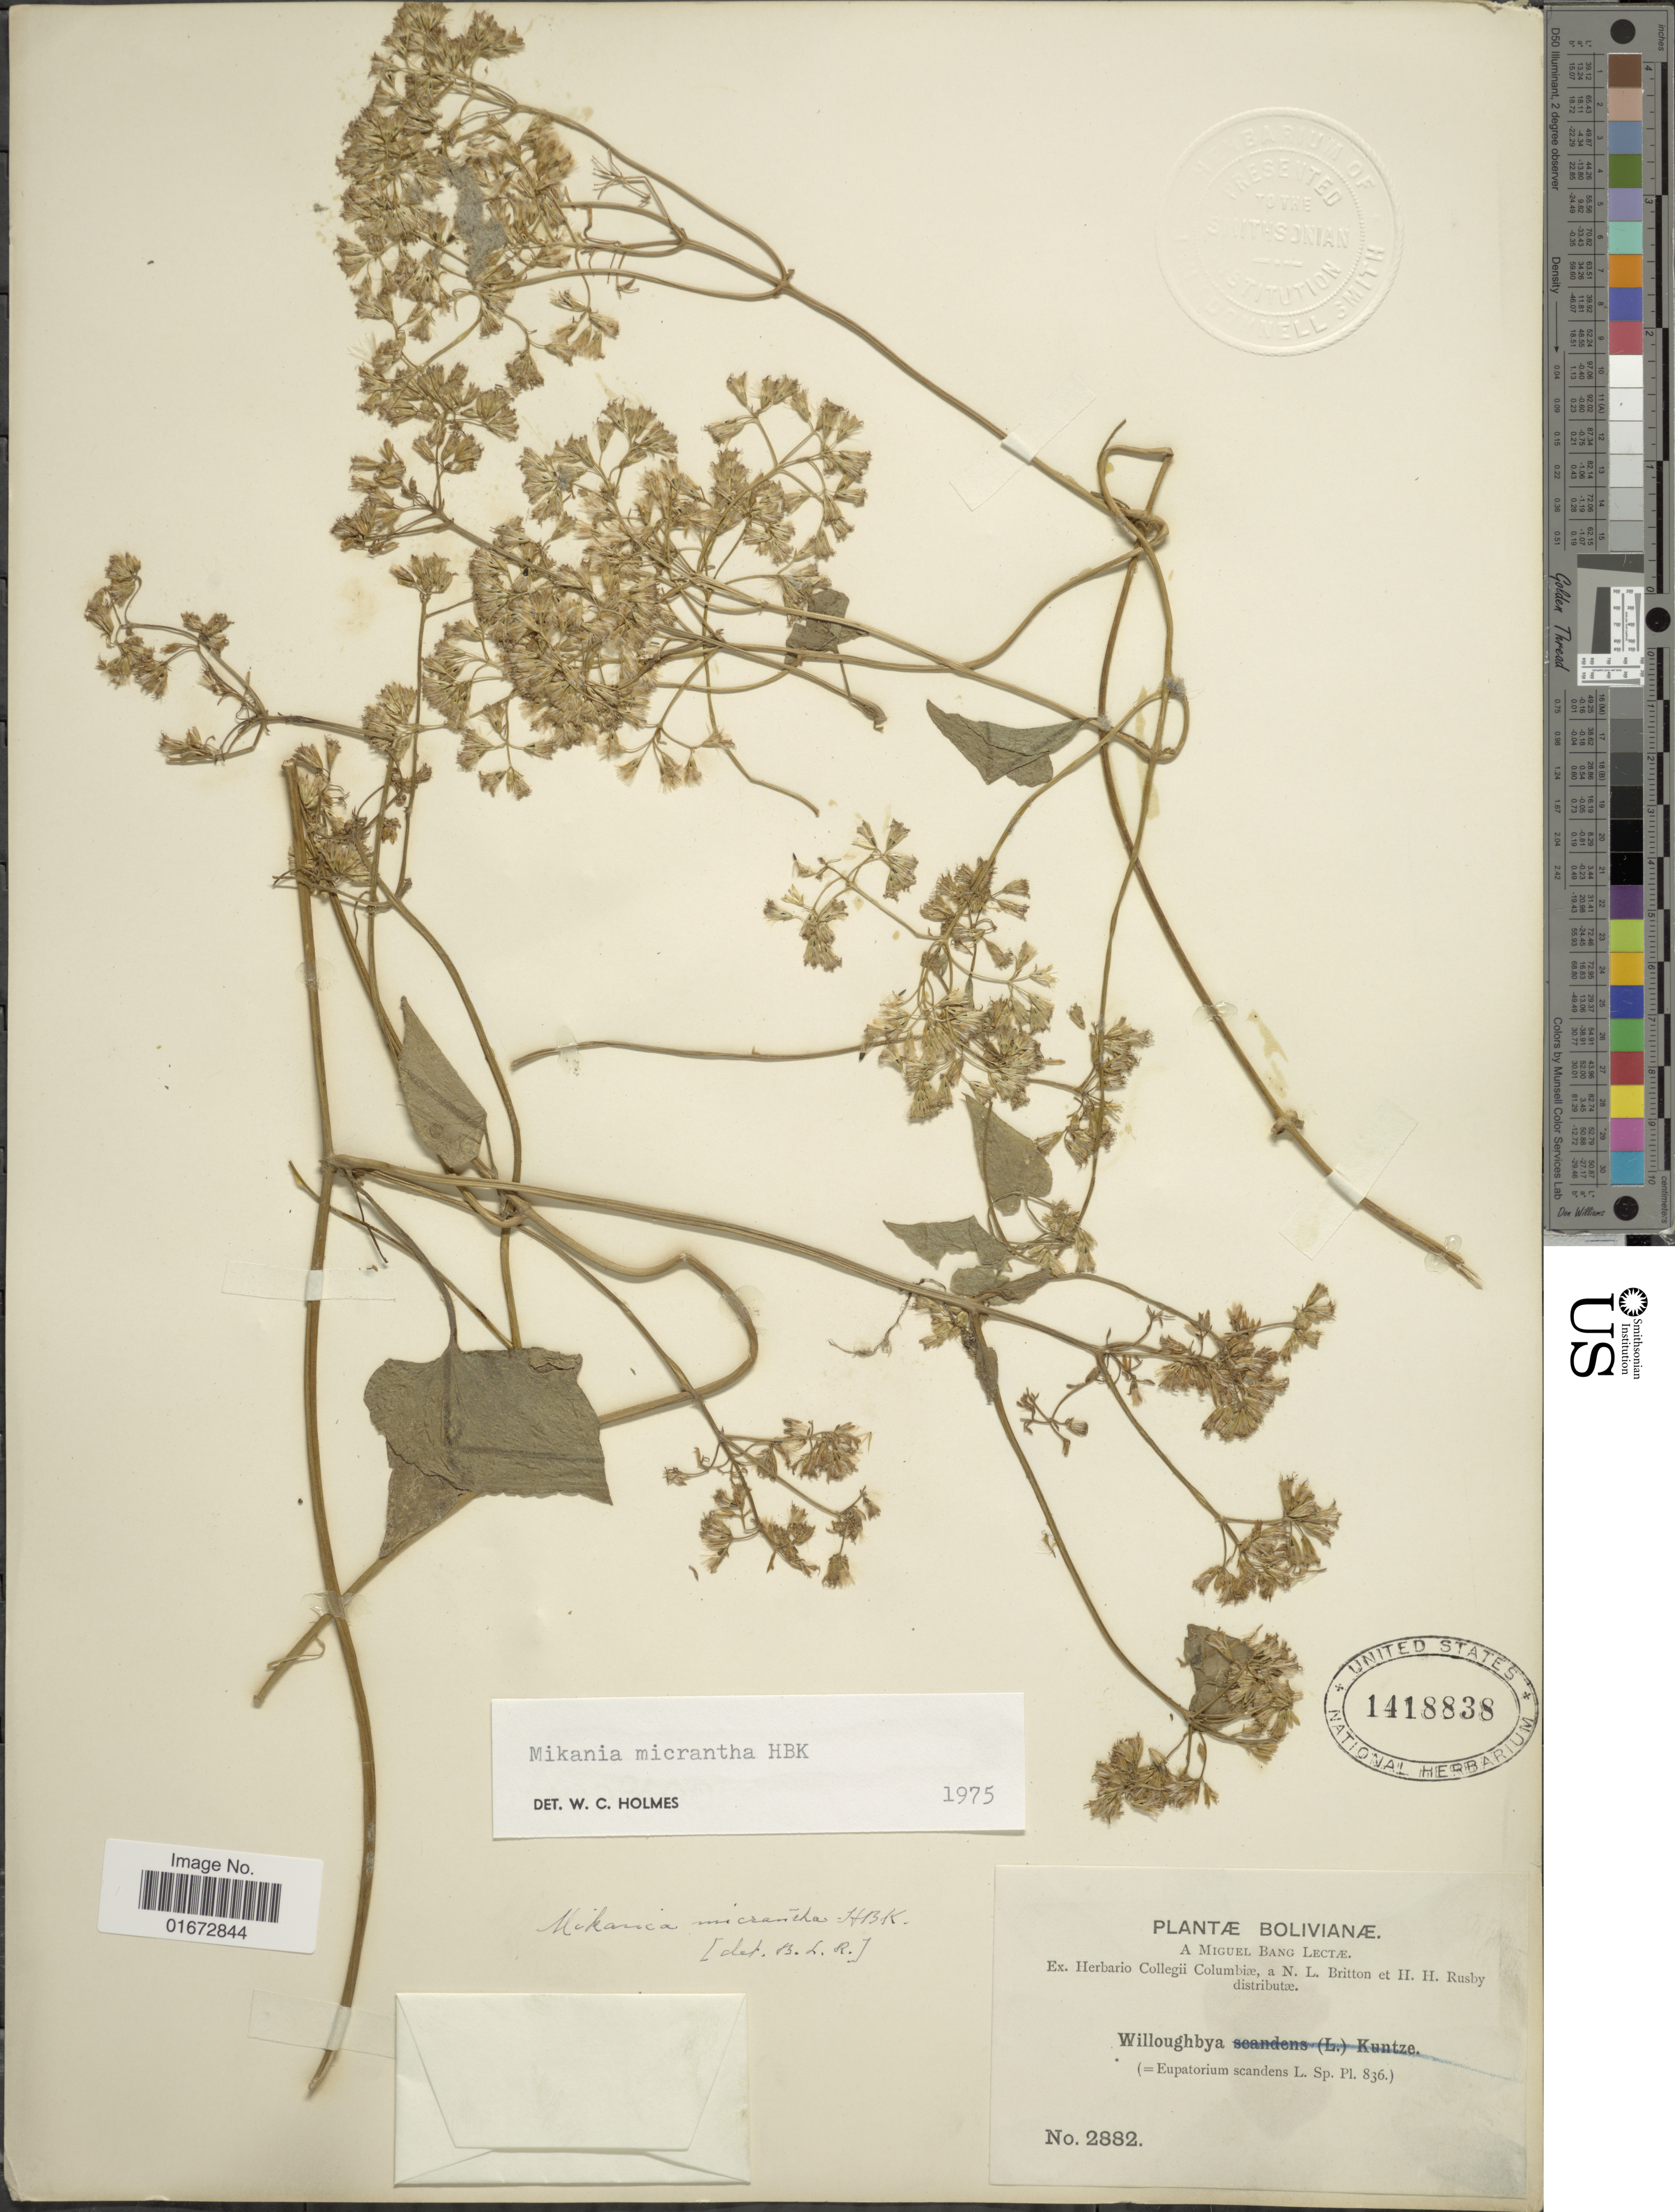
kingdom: Plantae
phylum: Tracheophyta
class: Magnoliopsida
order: Asterales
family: Asteraceae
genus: Mikania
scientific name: Mikania micrantha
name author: Kunth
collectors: M. Bang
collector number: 2882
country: Bolivia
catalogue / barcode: US 1418838